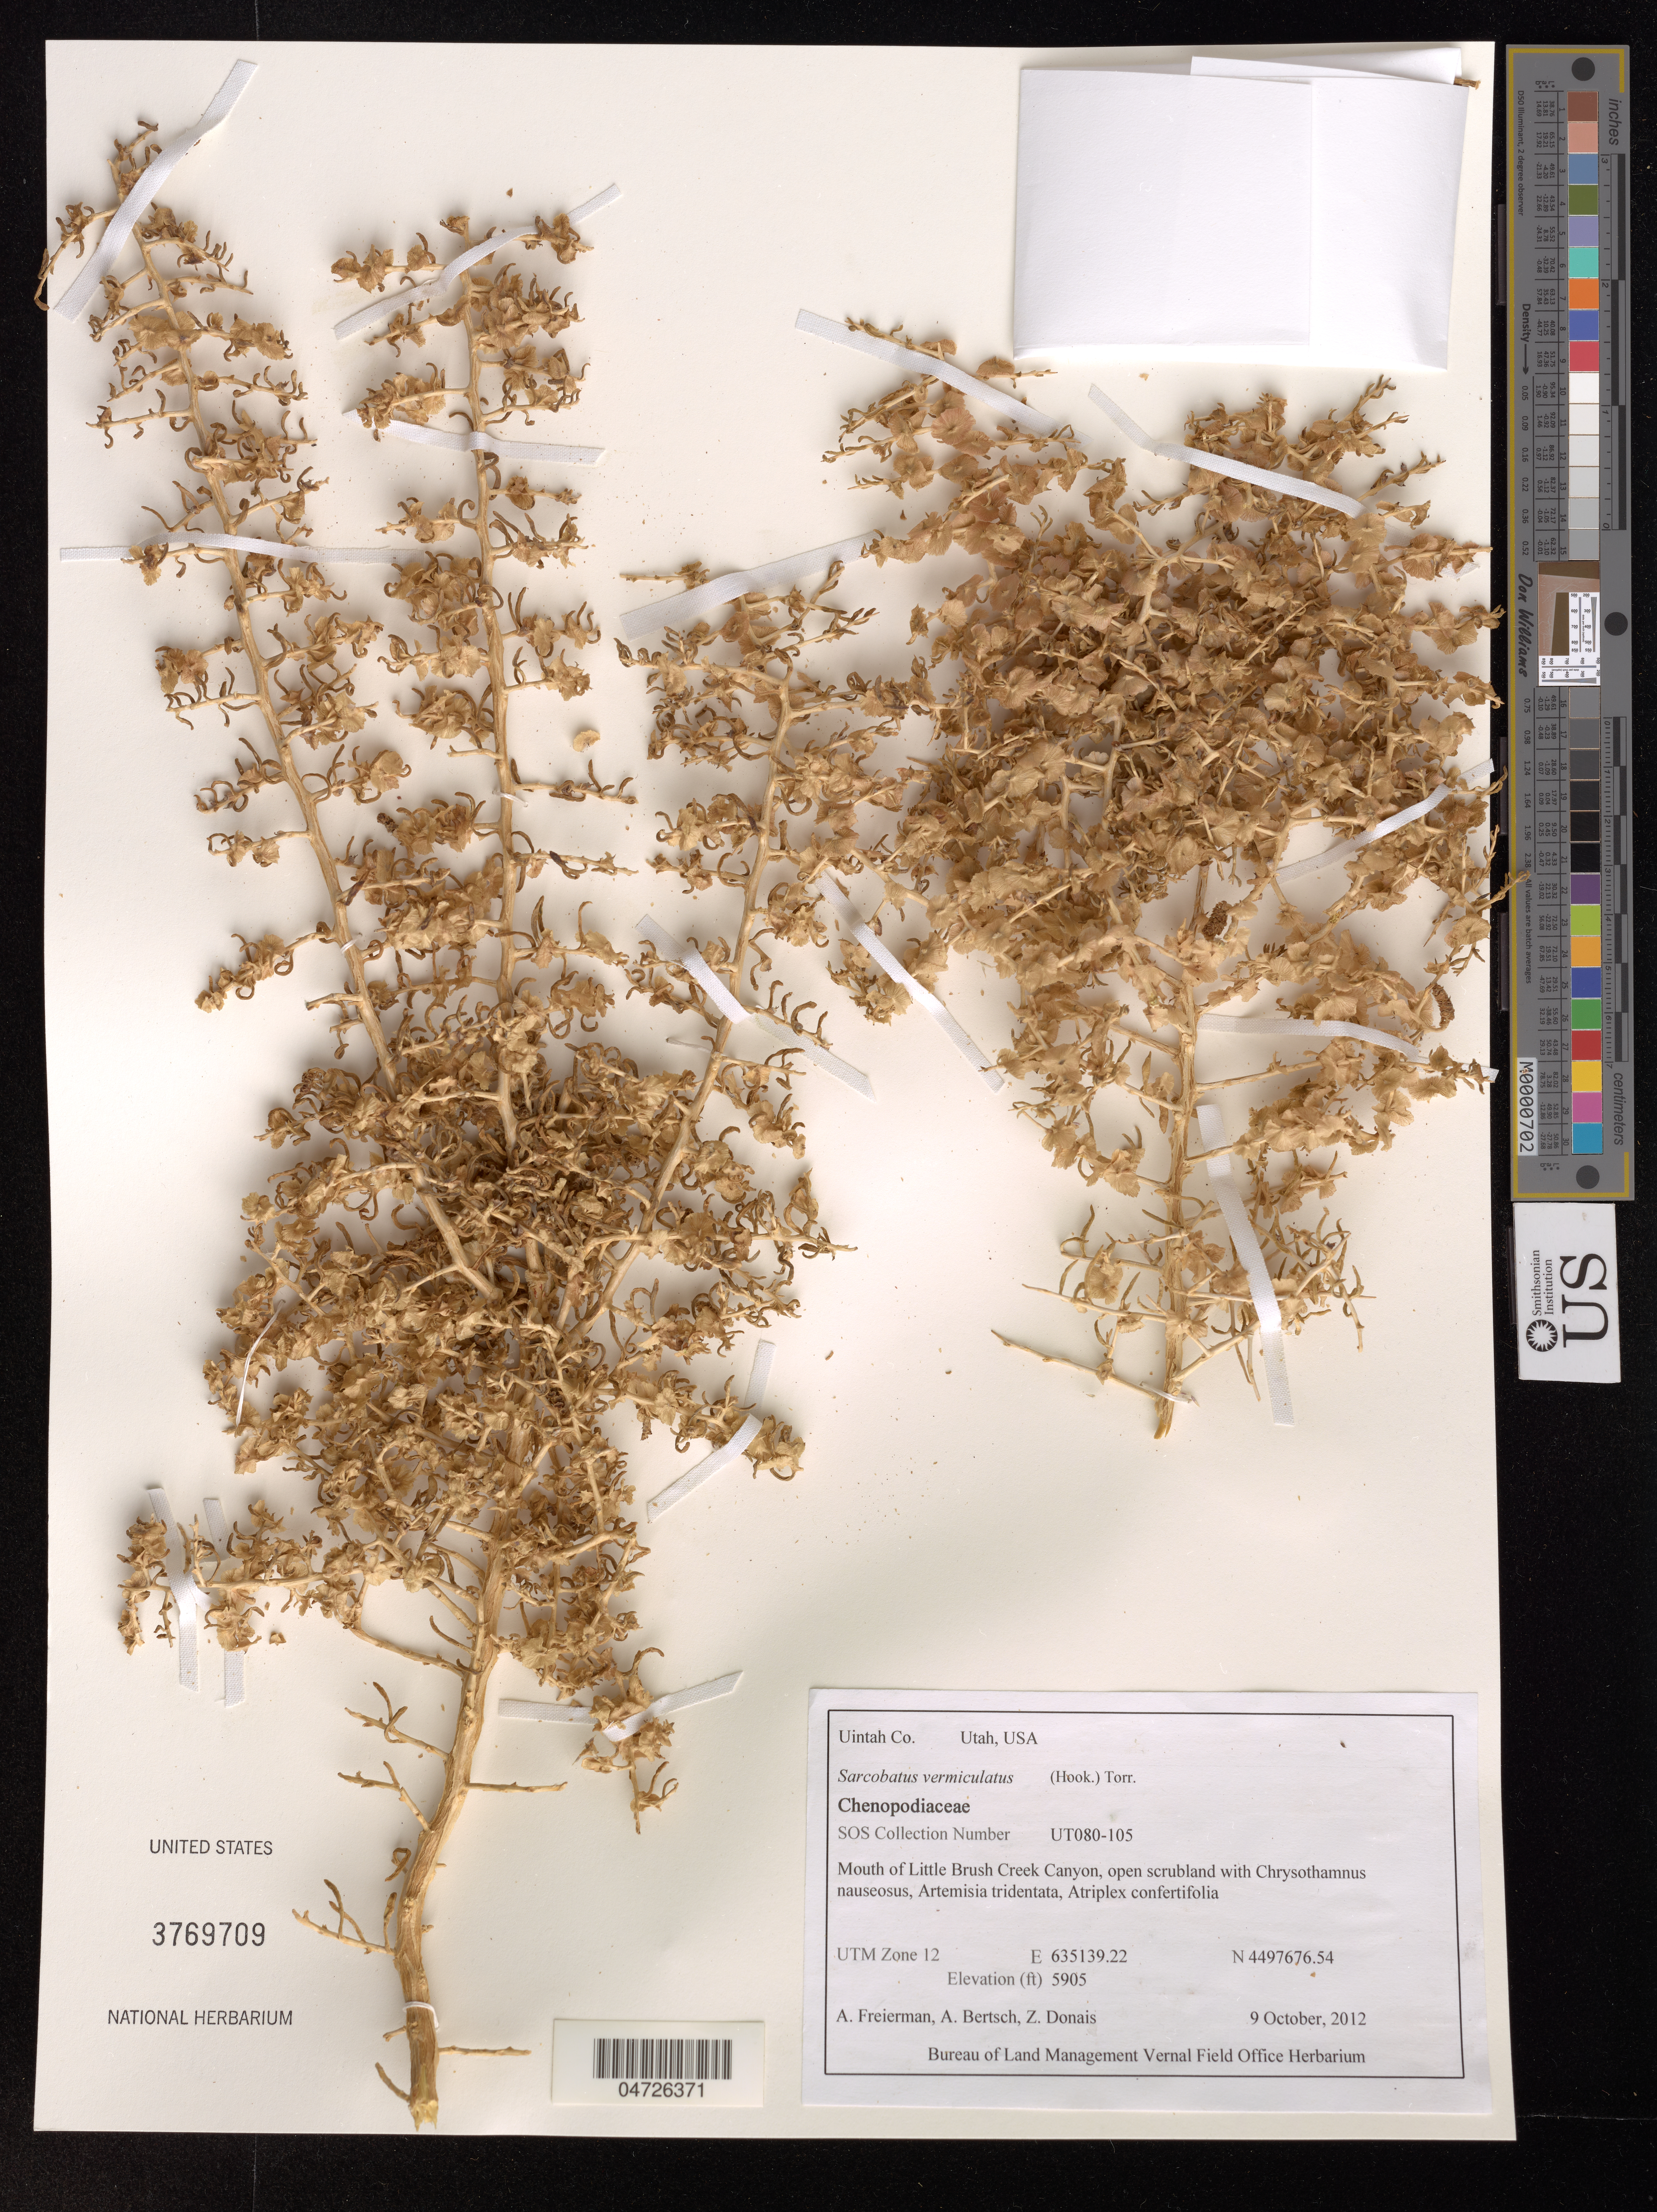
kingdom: Plantae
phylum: Tracheophyta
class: Magnoliopsida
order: Caryophyllales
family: Sarcobataceae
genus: Sarcobatus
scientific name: Sarcobatus vermiculatus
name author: (Hook.) Torr.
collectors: A. Freierman, A. Bertsch & Z. Donais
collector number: UT080-105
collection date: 2012-10-09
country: United States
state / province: Utah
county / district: Uintah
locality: Uintah Co. Mouth of Little Brush Creek Canyon. UTM Zone 12.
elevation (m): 1800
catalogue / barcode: US 3769709